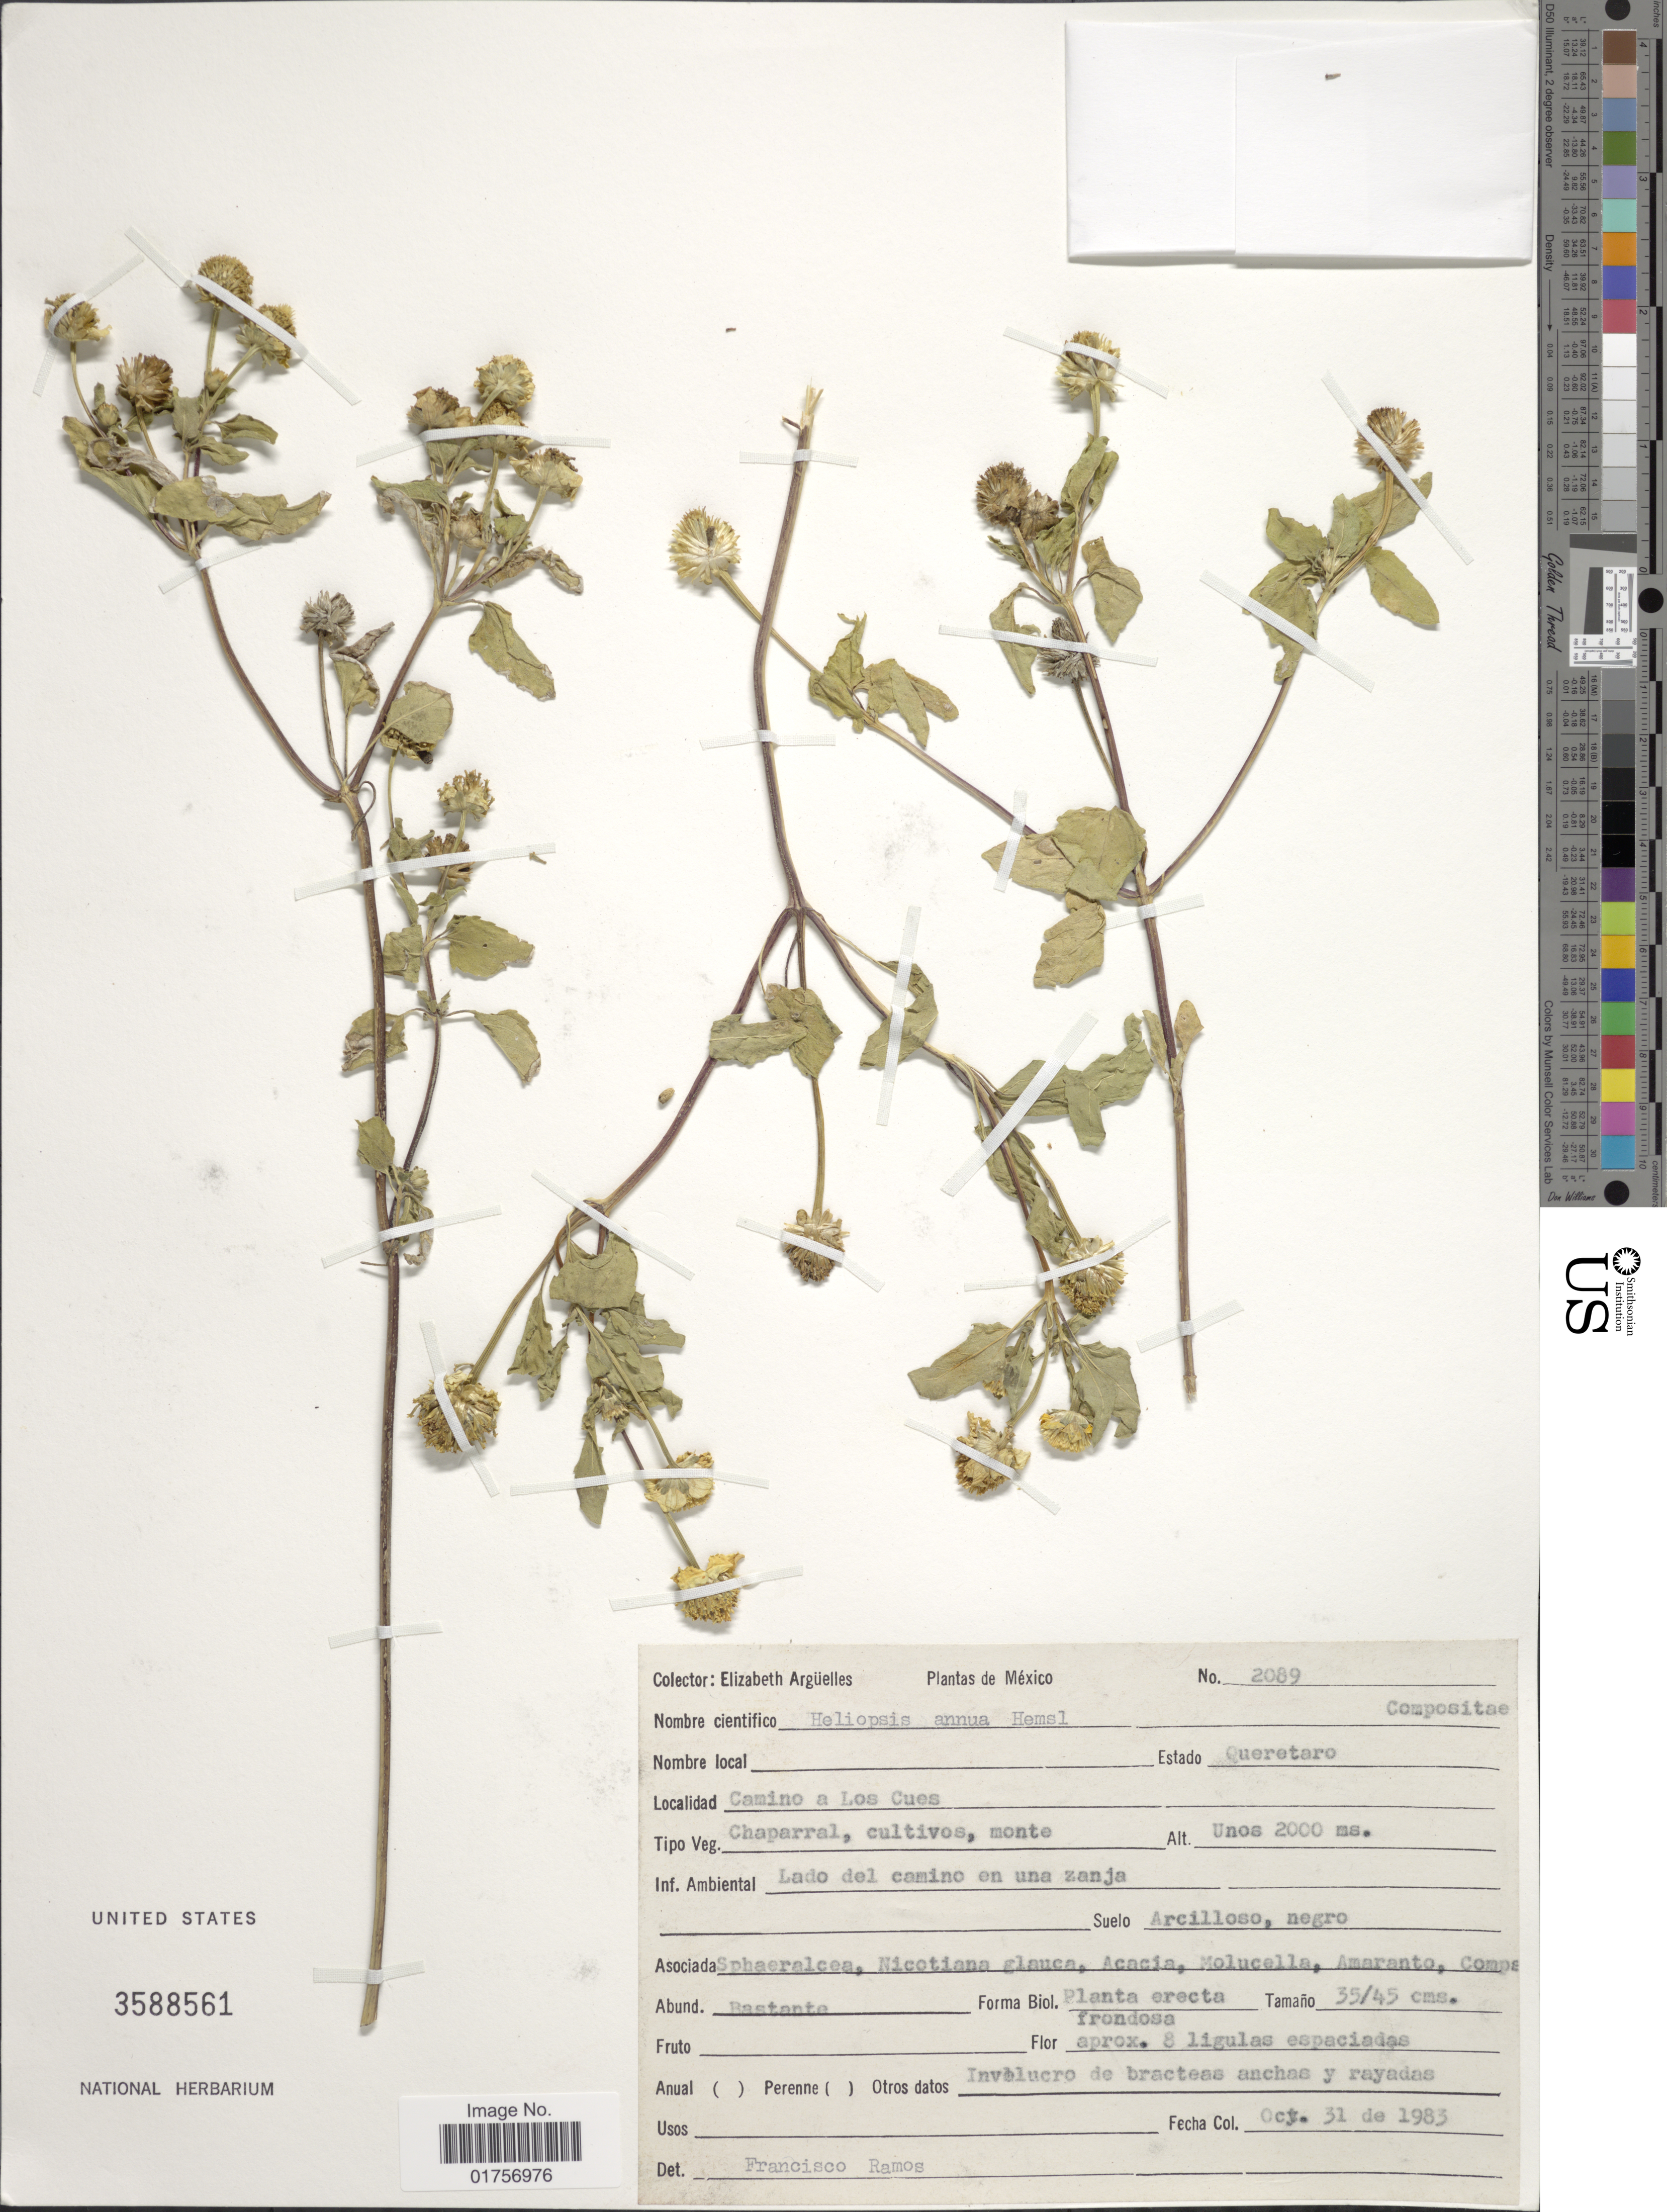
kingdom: Plantae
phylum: Tracheophyta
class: Magnoliopsida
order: Asterales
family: Asteraceae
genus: Heliopsis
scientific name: Heliopsis annua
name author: Hemsl.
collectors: E. Argüelles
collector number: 2089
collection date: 1983-10-31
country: Mexico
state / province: Querétaro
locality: Camino a Los Cues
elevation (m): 2000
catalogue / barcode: US 3588561